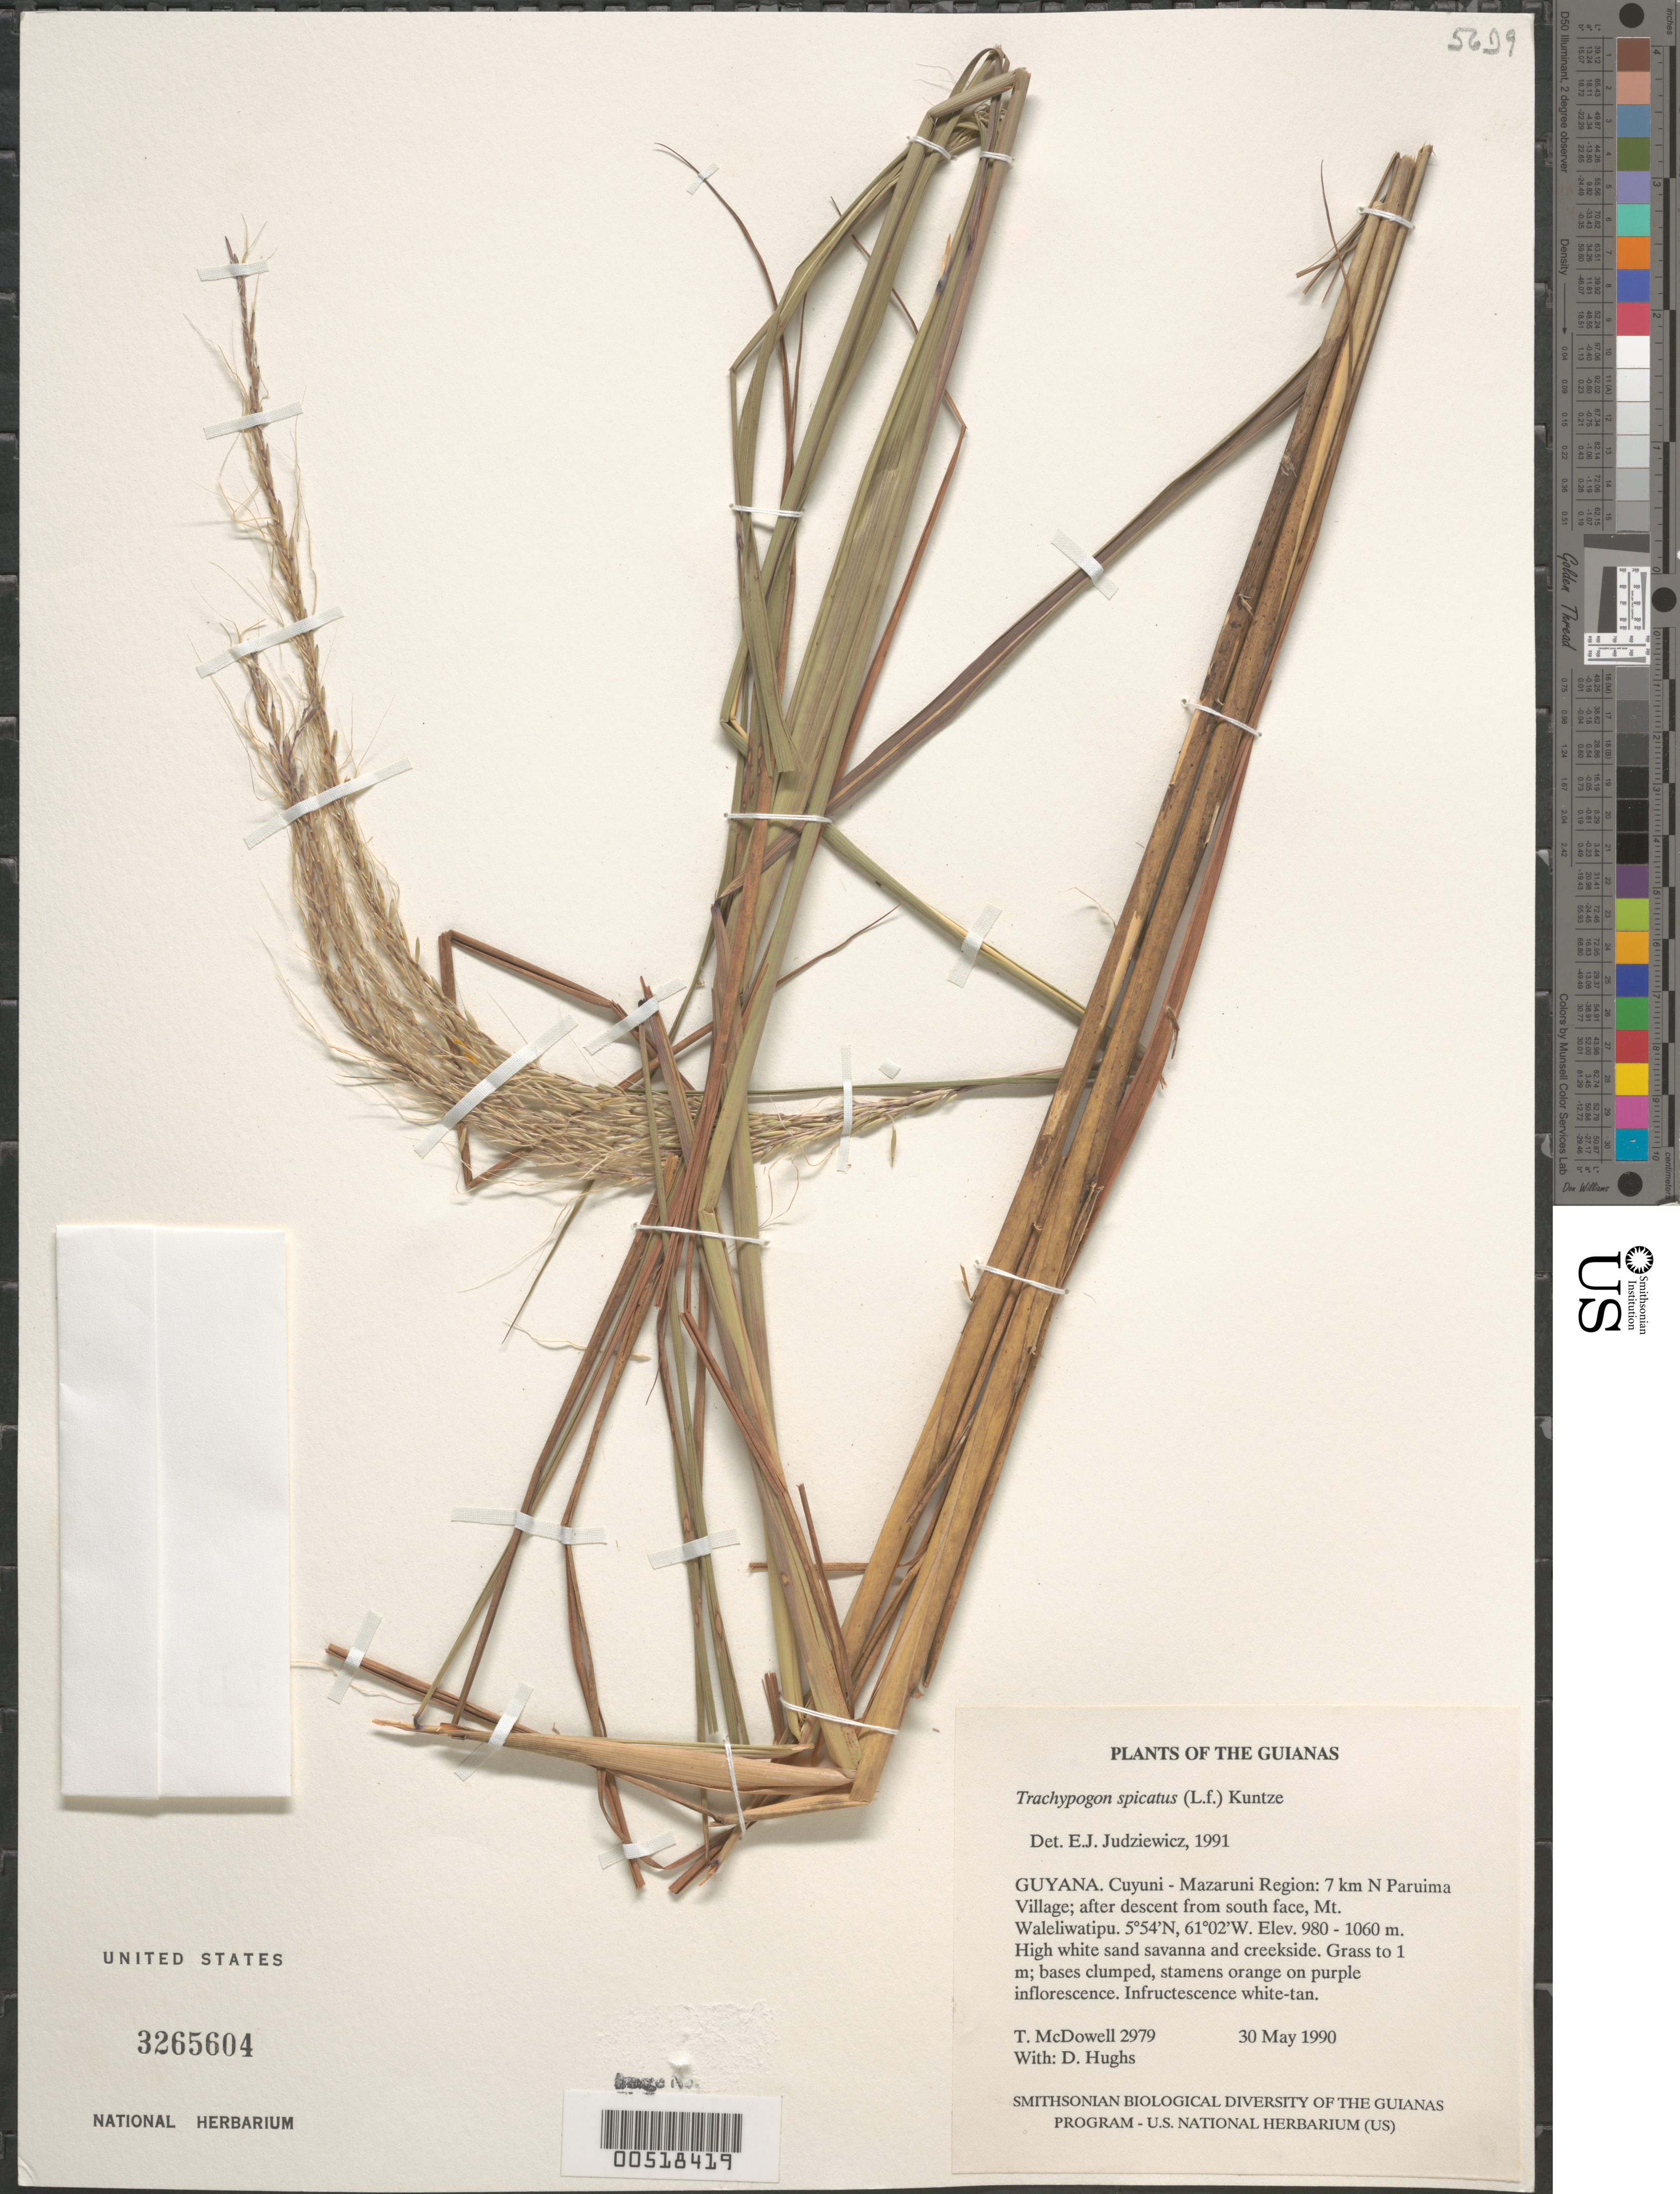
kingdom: Plantae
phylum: Tracheophyta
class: Liliopsida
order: Poales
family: Poaceae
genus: Trachypogon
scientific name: Trachypogon spicatus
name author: (L. f.) Kuntze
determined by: Judziewicz, E. J.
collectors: T. McDowell, D. Hughs & D. Gopaul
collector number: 2979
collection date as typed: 30 May 1990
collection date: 1990-05-30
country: Guyana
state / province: Cuyuni-Mazaruni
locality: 7 km N of Paruima Village; after descent from south face of Mt. Waleliwatipu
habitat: High white sand savanna and creekside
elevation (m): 980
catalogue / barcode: US 3265604